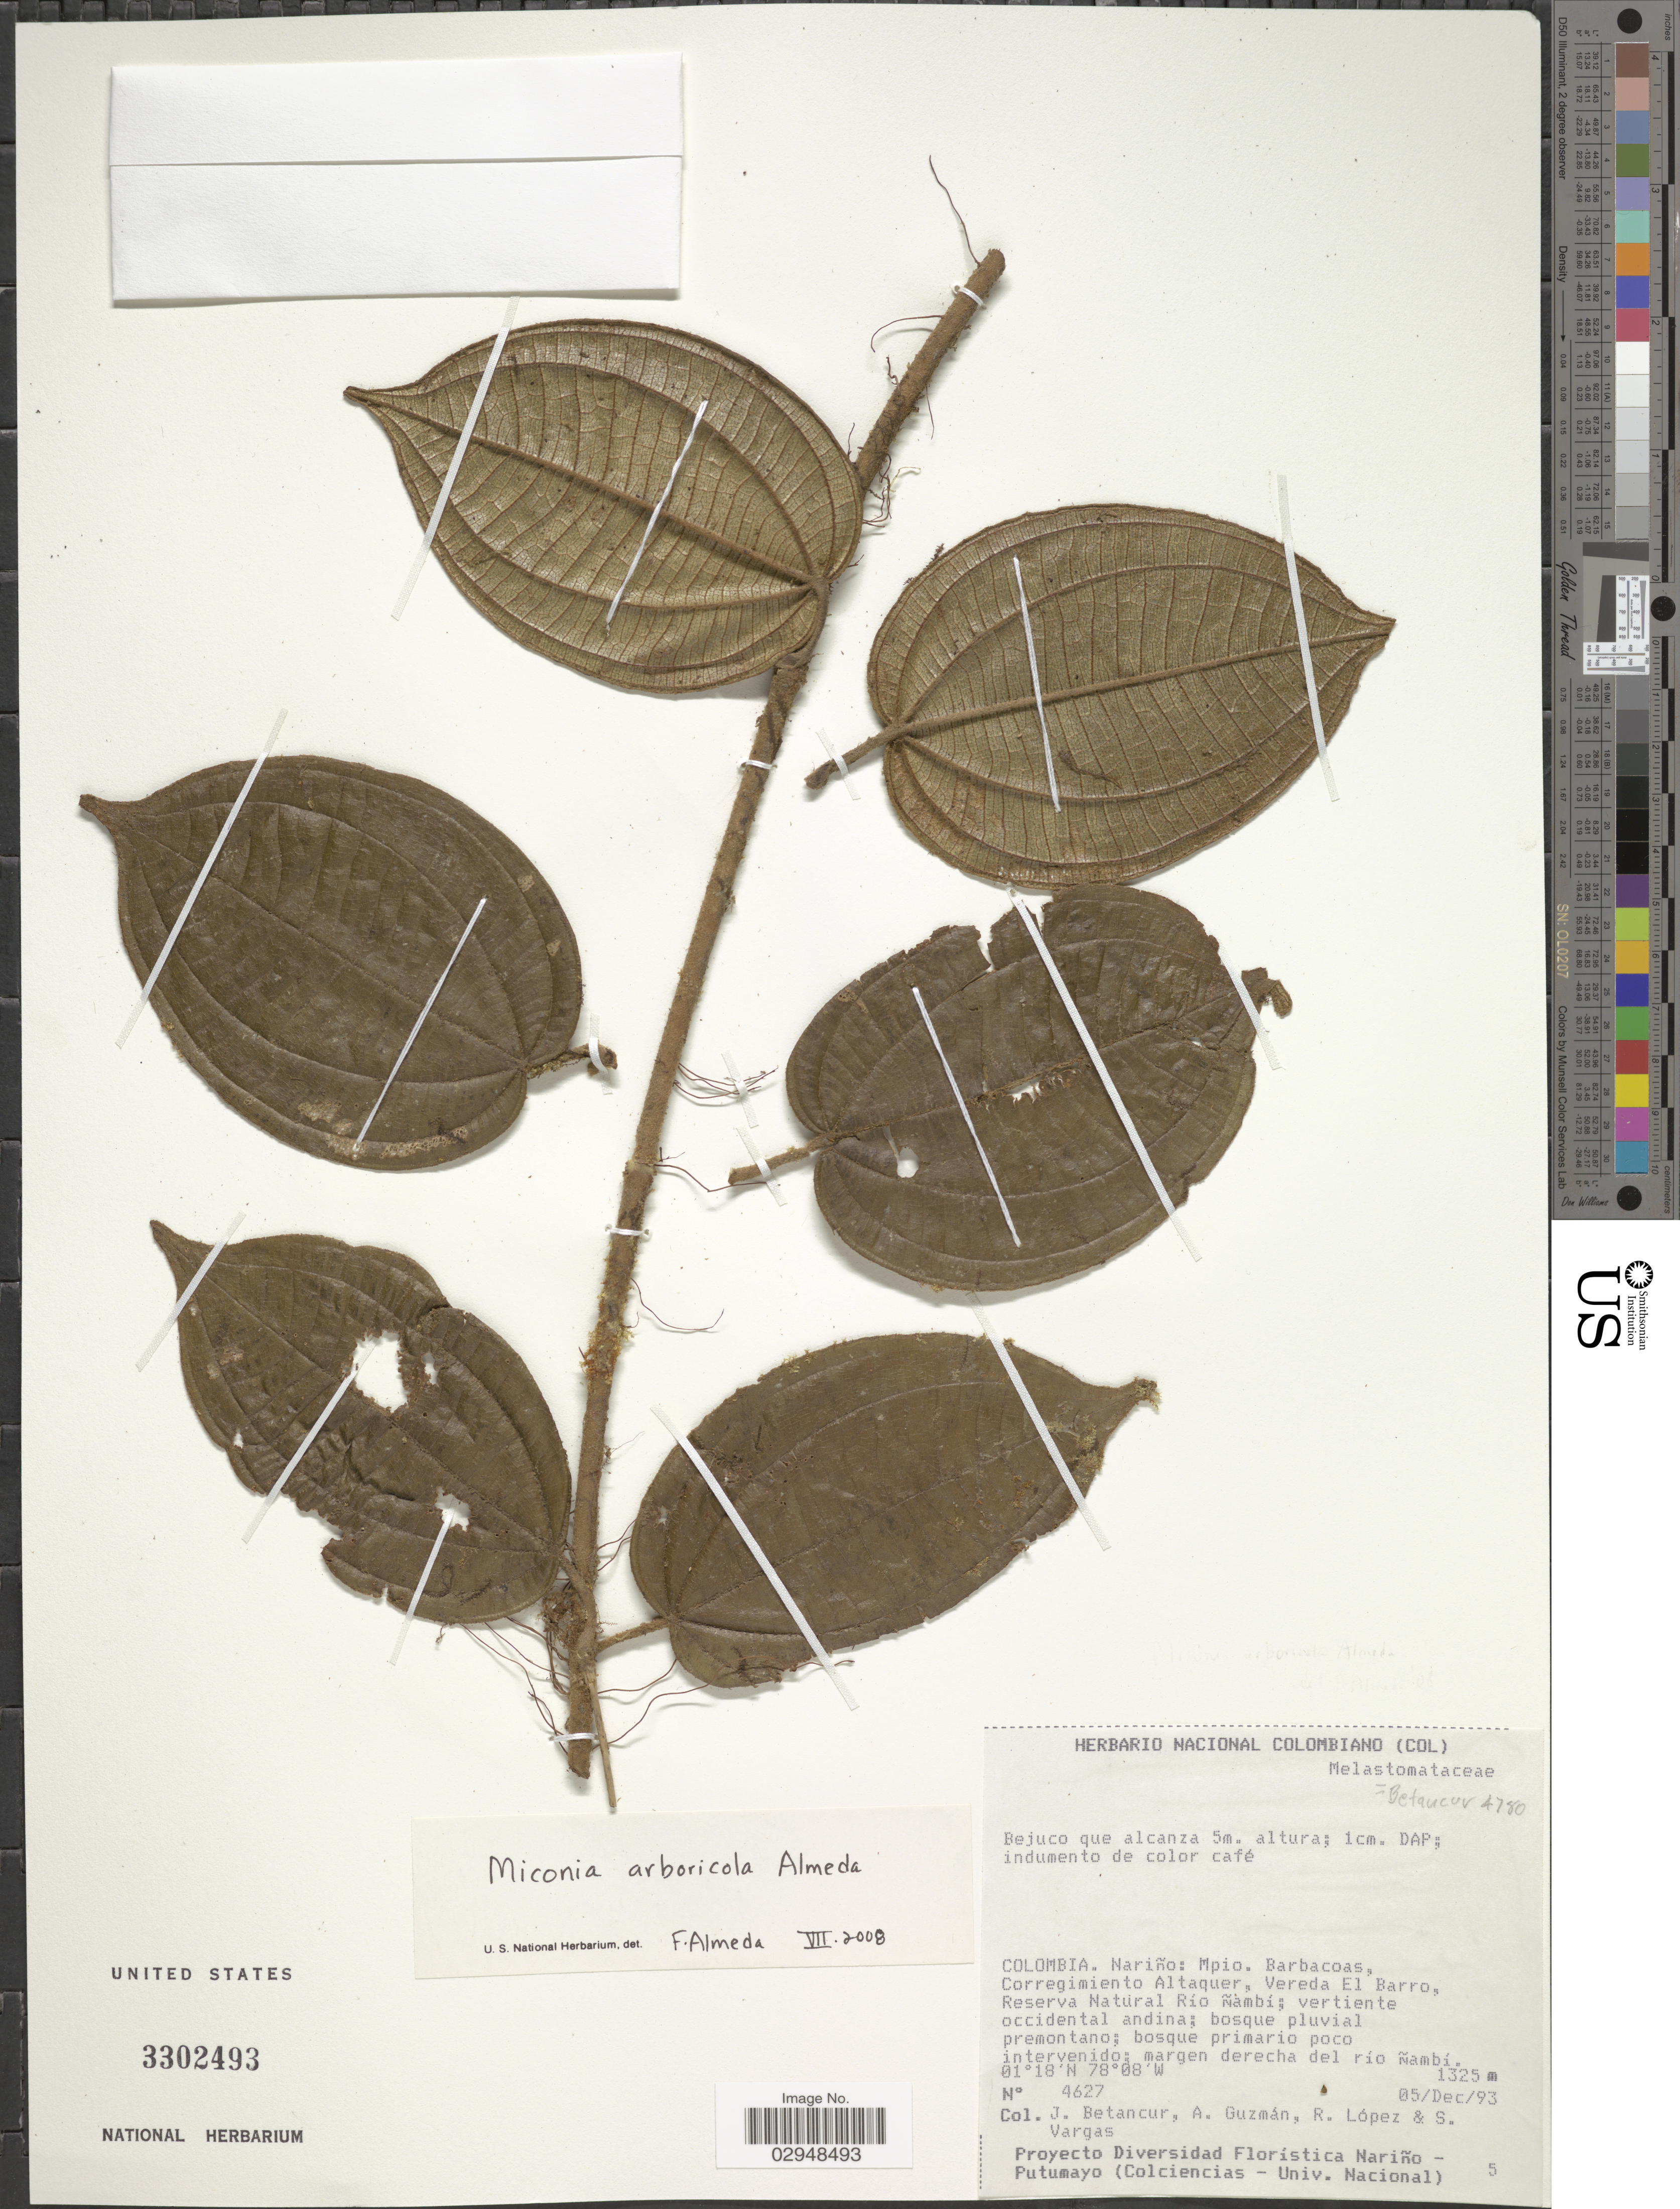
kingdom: Plantae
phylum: Tracheophyta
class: Magnoliopsida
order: Myrtales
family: Melastomataceae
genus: Clidemia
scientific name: Clidemia attenuata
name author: (Naudin) Cogn.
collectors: J. Betancur, A. Guzman, R. Lopez & S. Vargas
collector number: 4627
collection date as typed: Transcribed d/m/y: 5/12/93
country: Colombia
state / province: Nariño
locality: Mpio. Barbacoas, Corregimiento Altaquer, Vereda El Barro, Reserva Natural Río Ñambi; vertiente occidental andina. Margen izquierda del río Ñambí.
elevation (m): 1325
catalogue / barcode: US 3302493